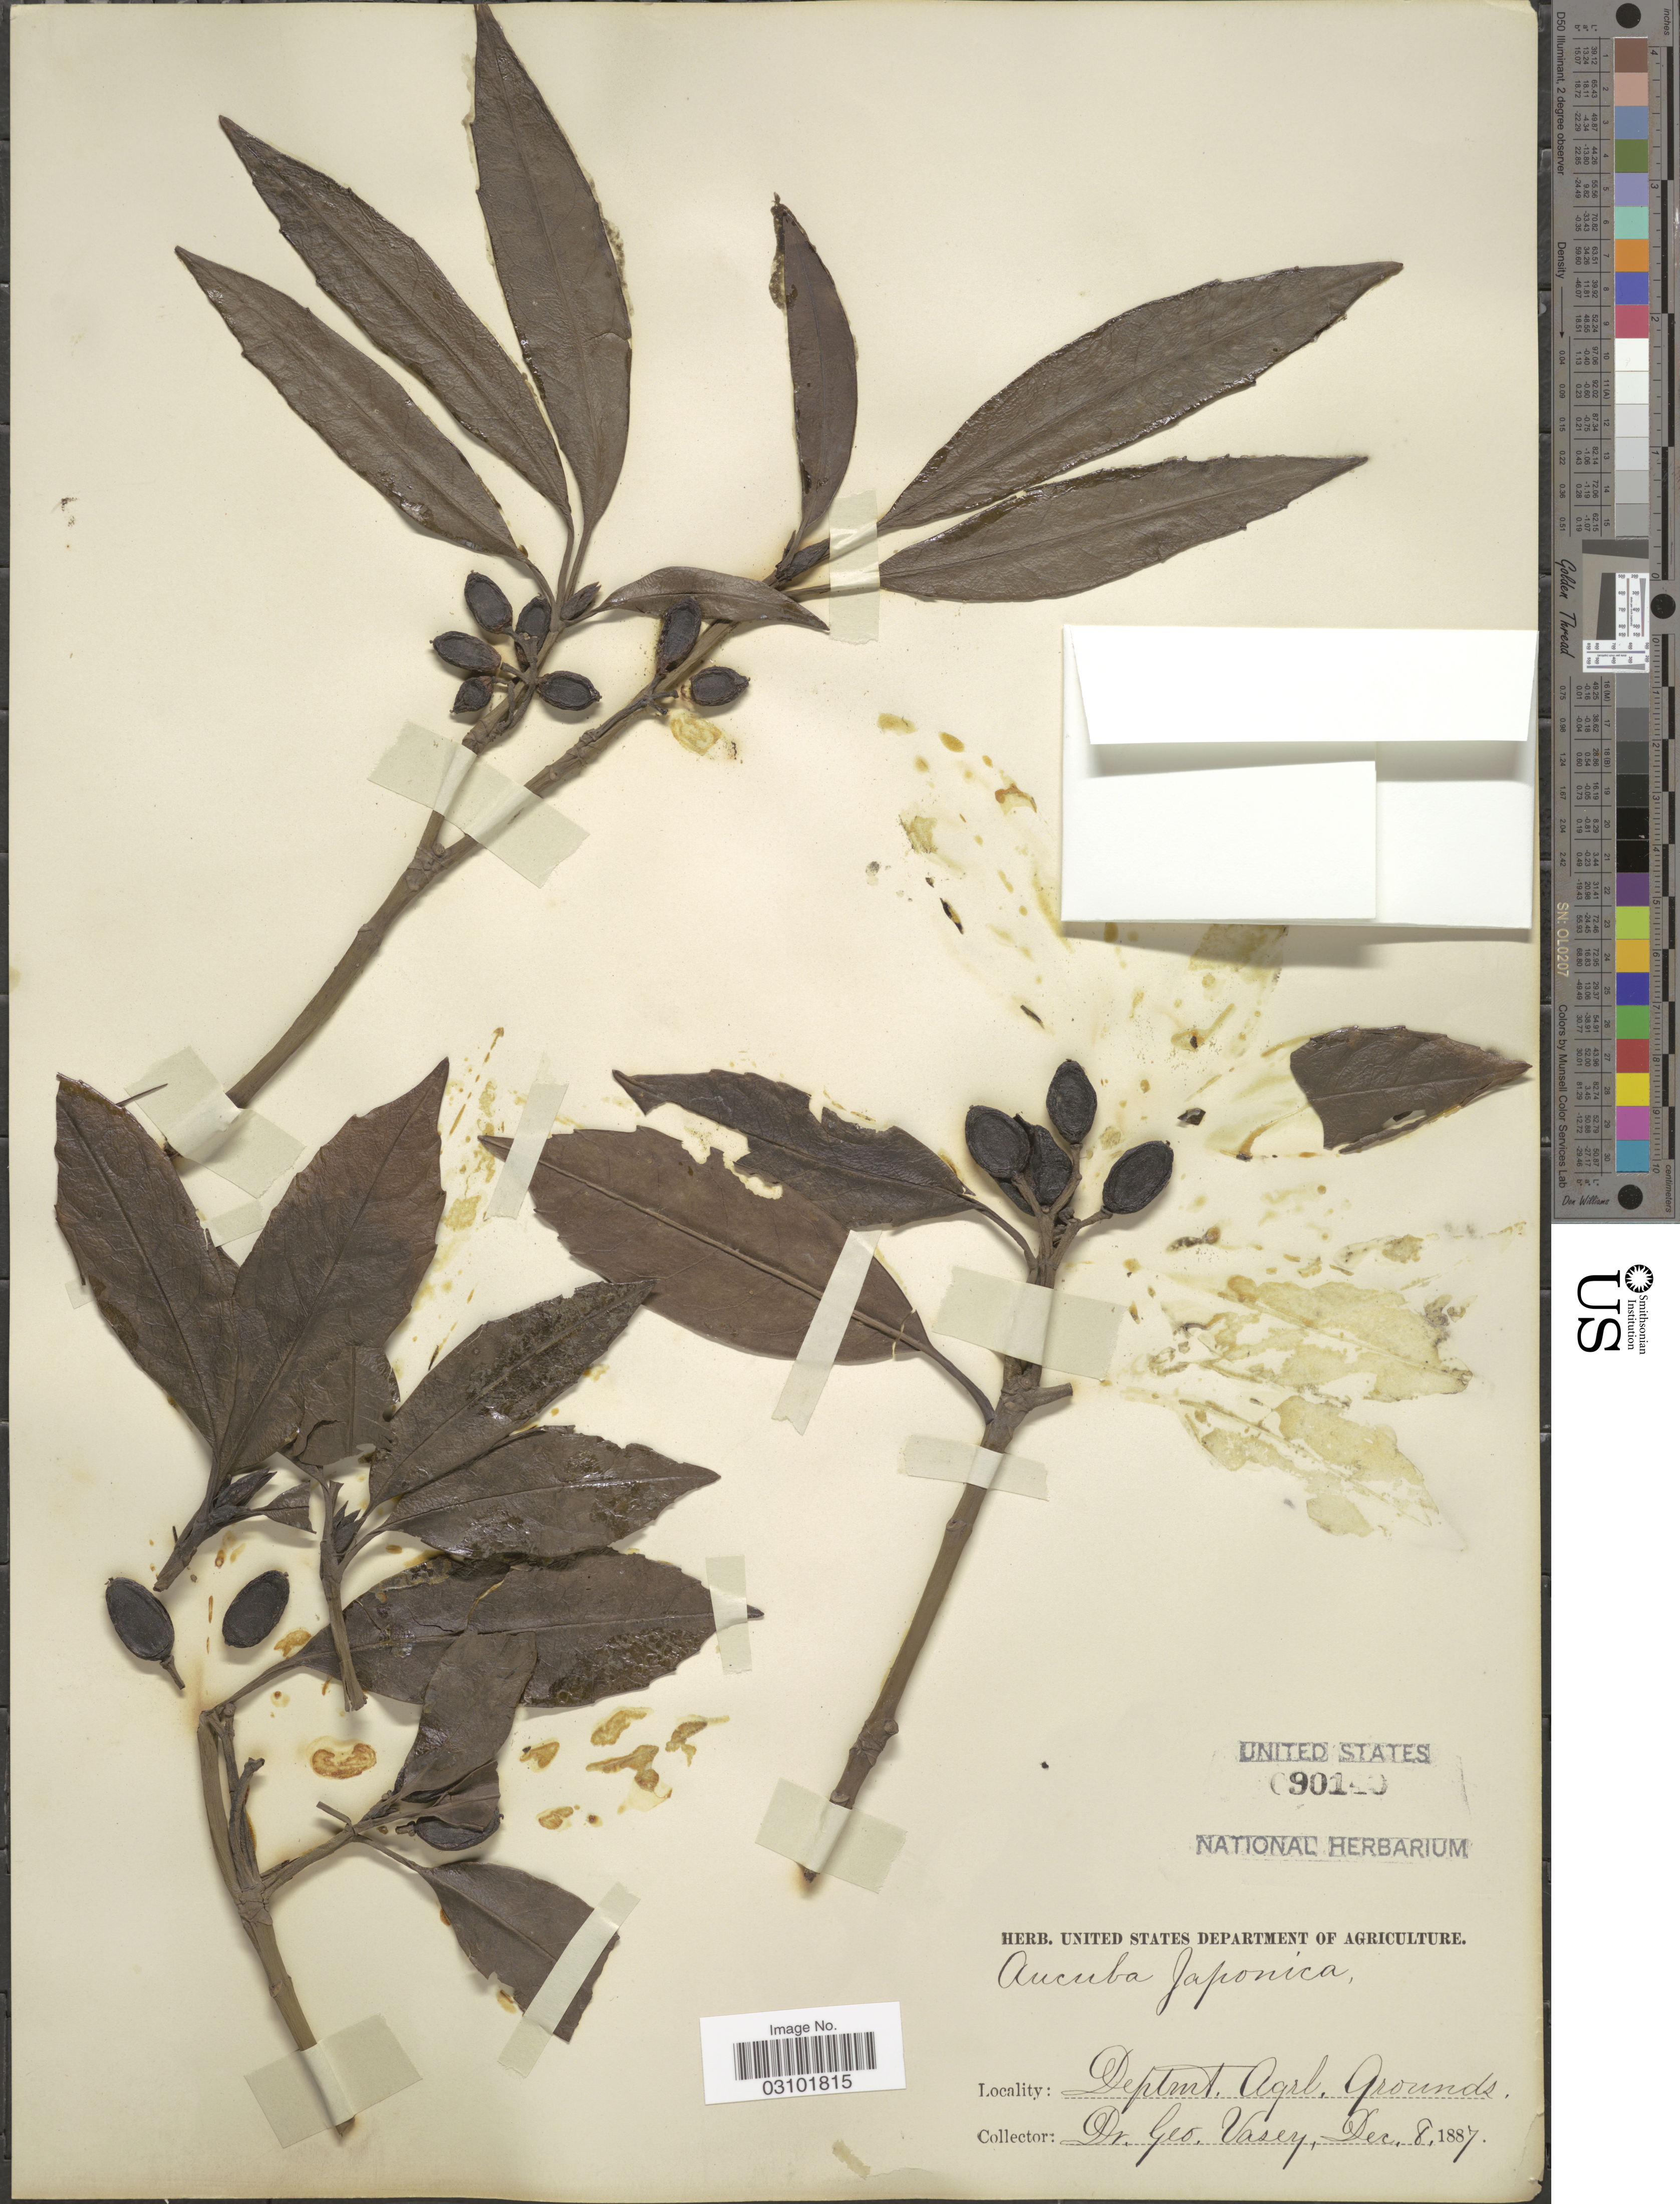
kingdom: Plantae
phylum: Tracheophyta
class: Magnoliopsida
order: Garryales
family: Garryaceae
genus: Aucuba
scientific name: Aucuba japonica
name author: Thunb.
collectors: G. R. Vasey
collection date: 1887-12-08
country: United States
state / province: District of Columbia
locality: Deptmt. Agrl. Grounds.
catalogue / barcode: US 90140